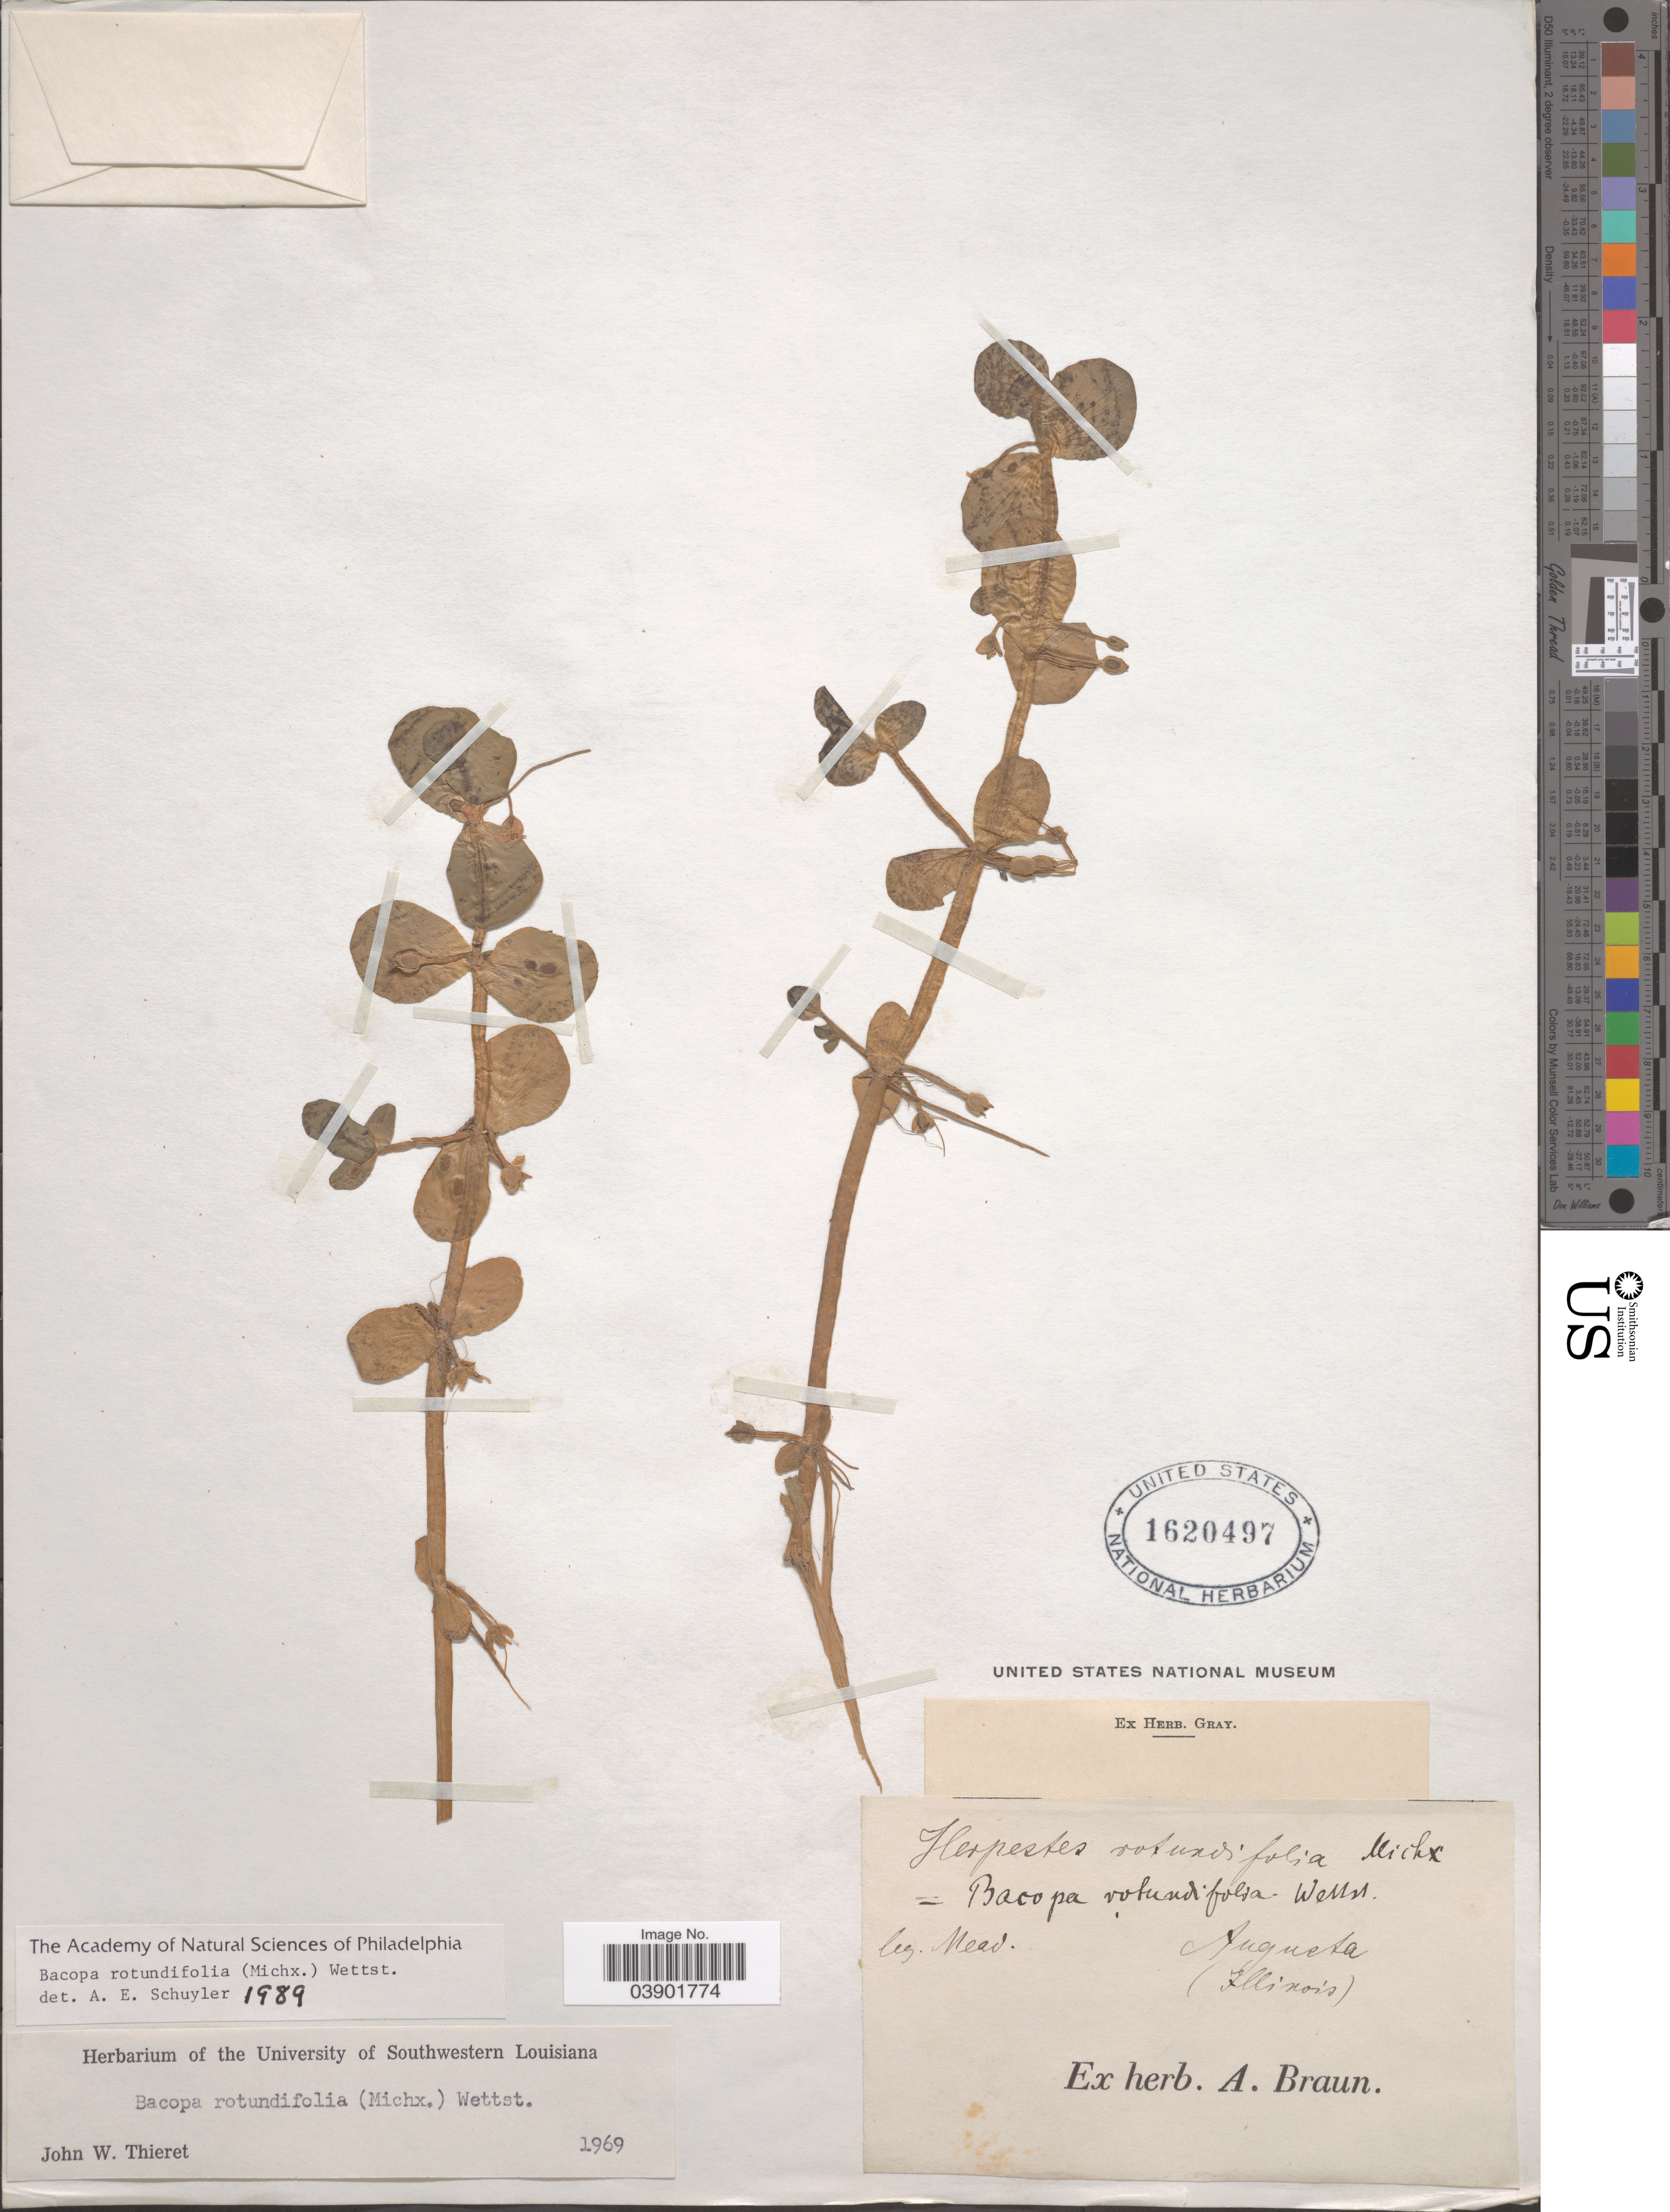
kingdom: Plantae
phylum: Tracheophyta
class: Magnoliopsida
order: Lamiales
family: Plantaginaceae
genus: Bacopa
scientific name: Bacopa rotundifolia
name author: (Michx.) Wettst.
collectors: -. Mead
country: United States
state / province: Illinois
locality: Augusta.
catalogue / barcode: US 1620497